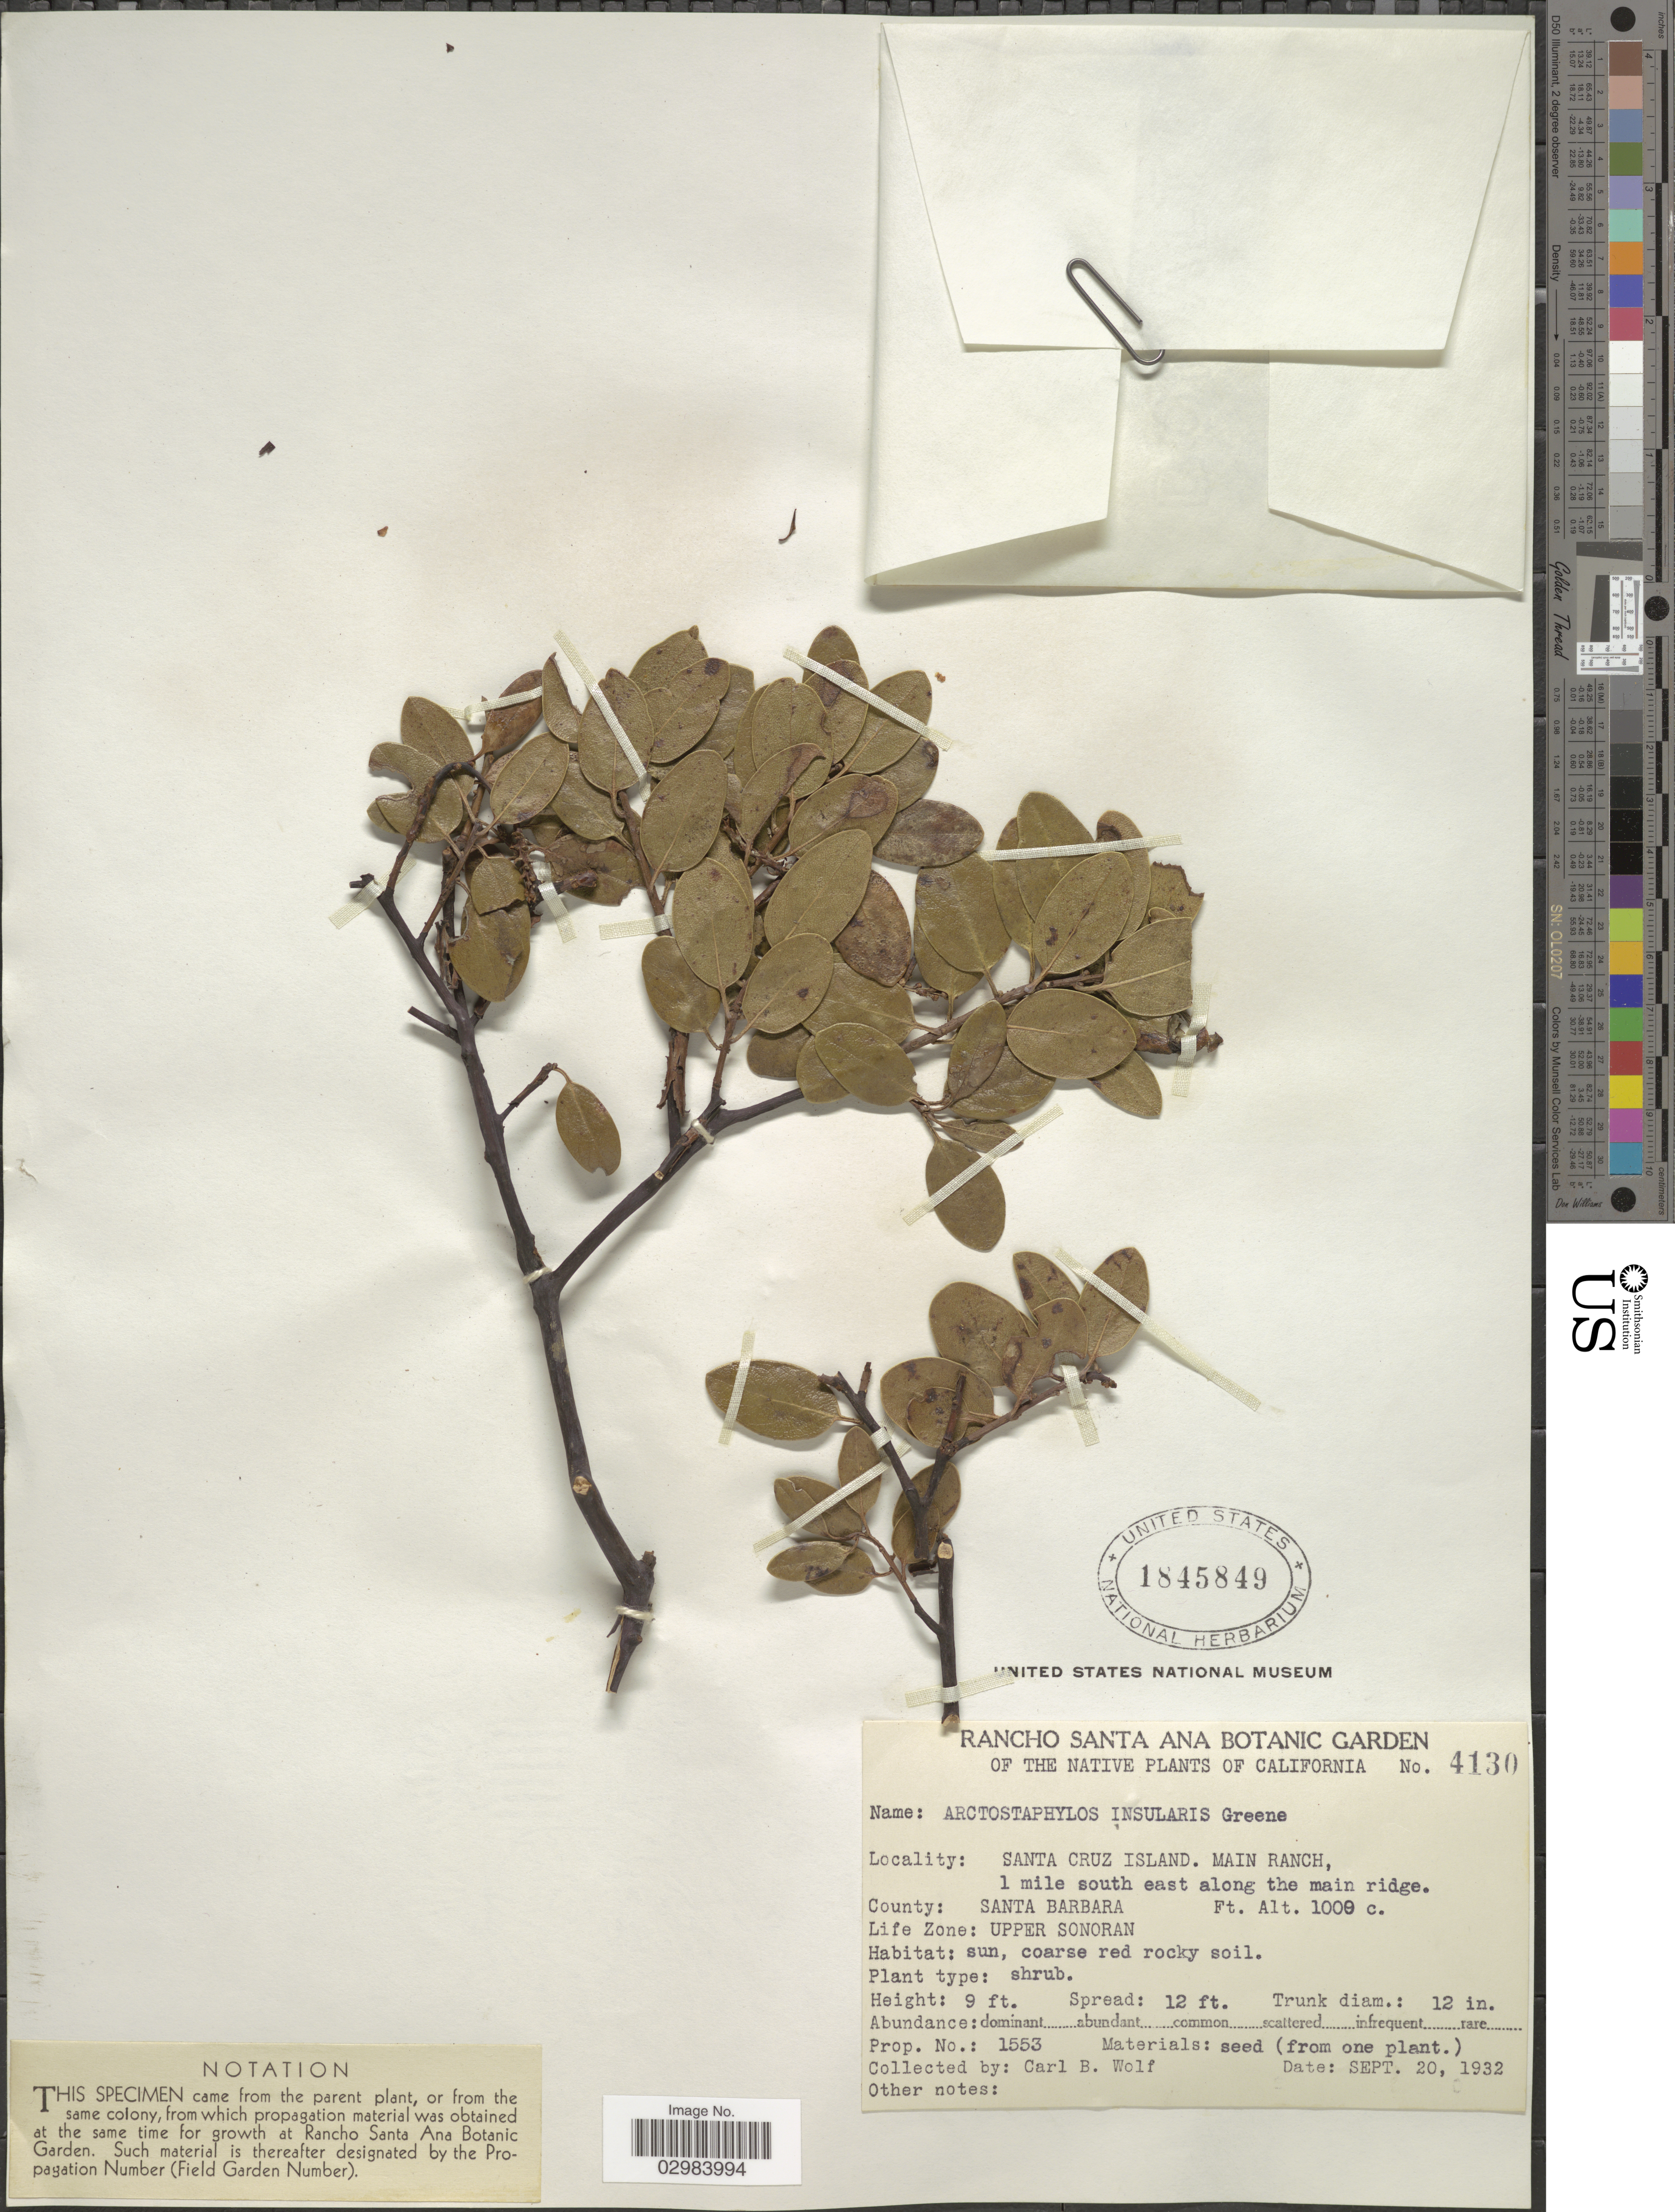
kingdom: Plantae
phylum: Tracheophyta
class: Magnoliopsida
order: Ericales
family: Ericaceae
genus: Arctostaphylos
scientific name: Arctostaphylos insularis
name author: Greene ex Parry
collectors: C. B. Wolf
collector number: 4130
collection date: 1932-09-20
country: United States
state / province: California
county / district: Santa Barbara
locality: Santa Cruz Island, Main Ranch, 1 mile south east along the main ridge, County: Santa Barbara, Life Zone: Upper Sonoran.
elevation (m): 305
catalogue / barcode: US 1845849